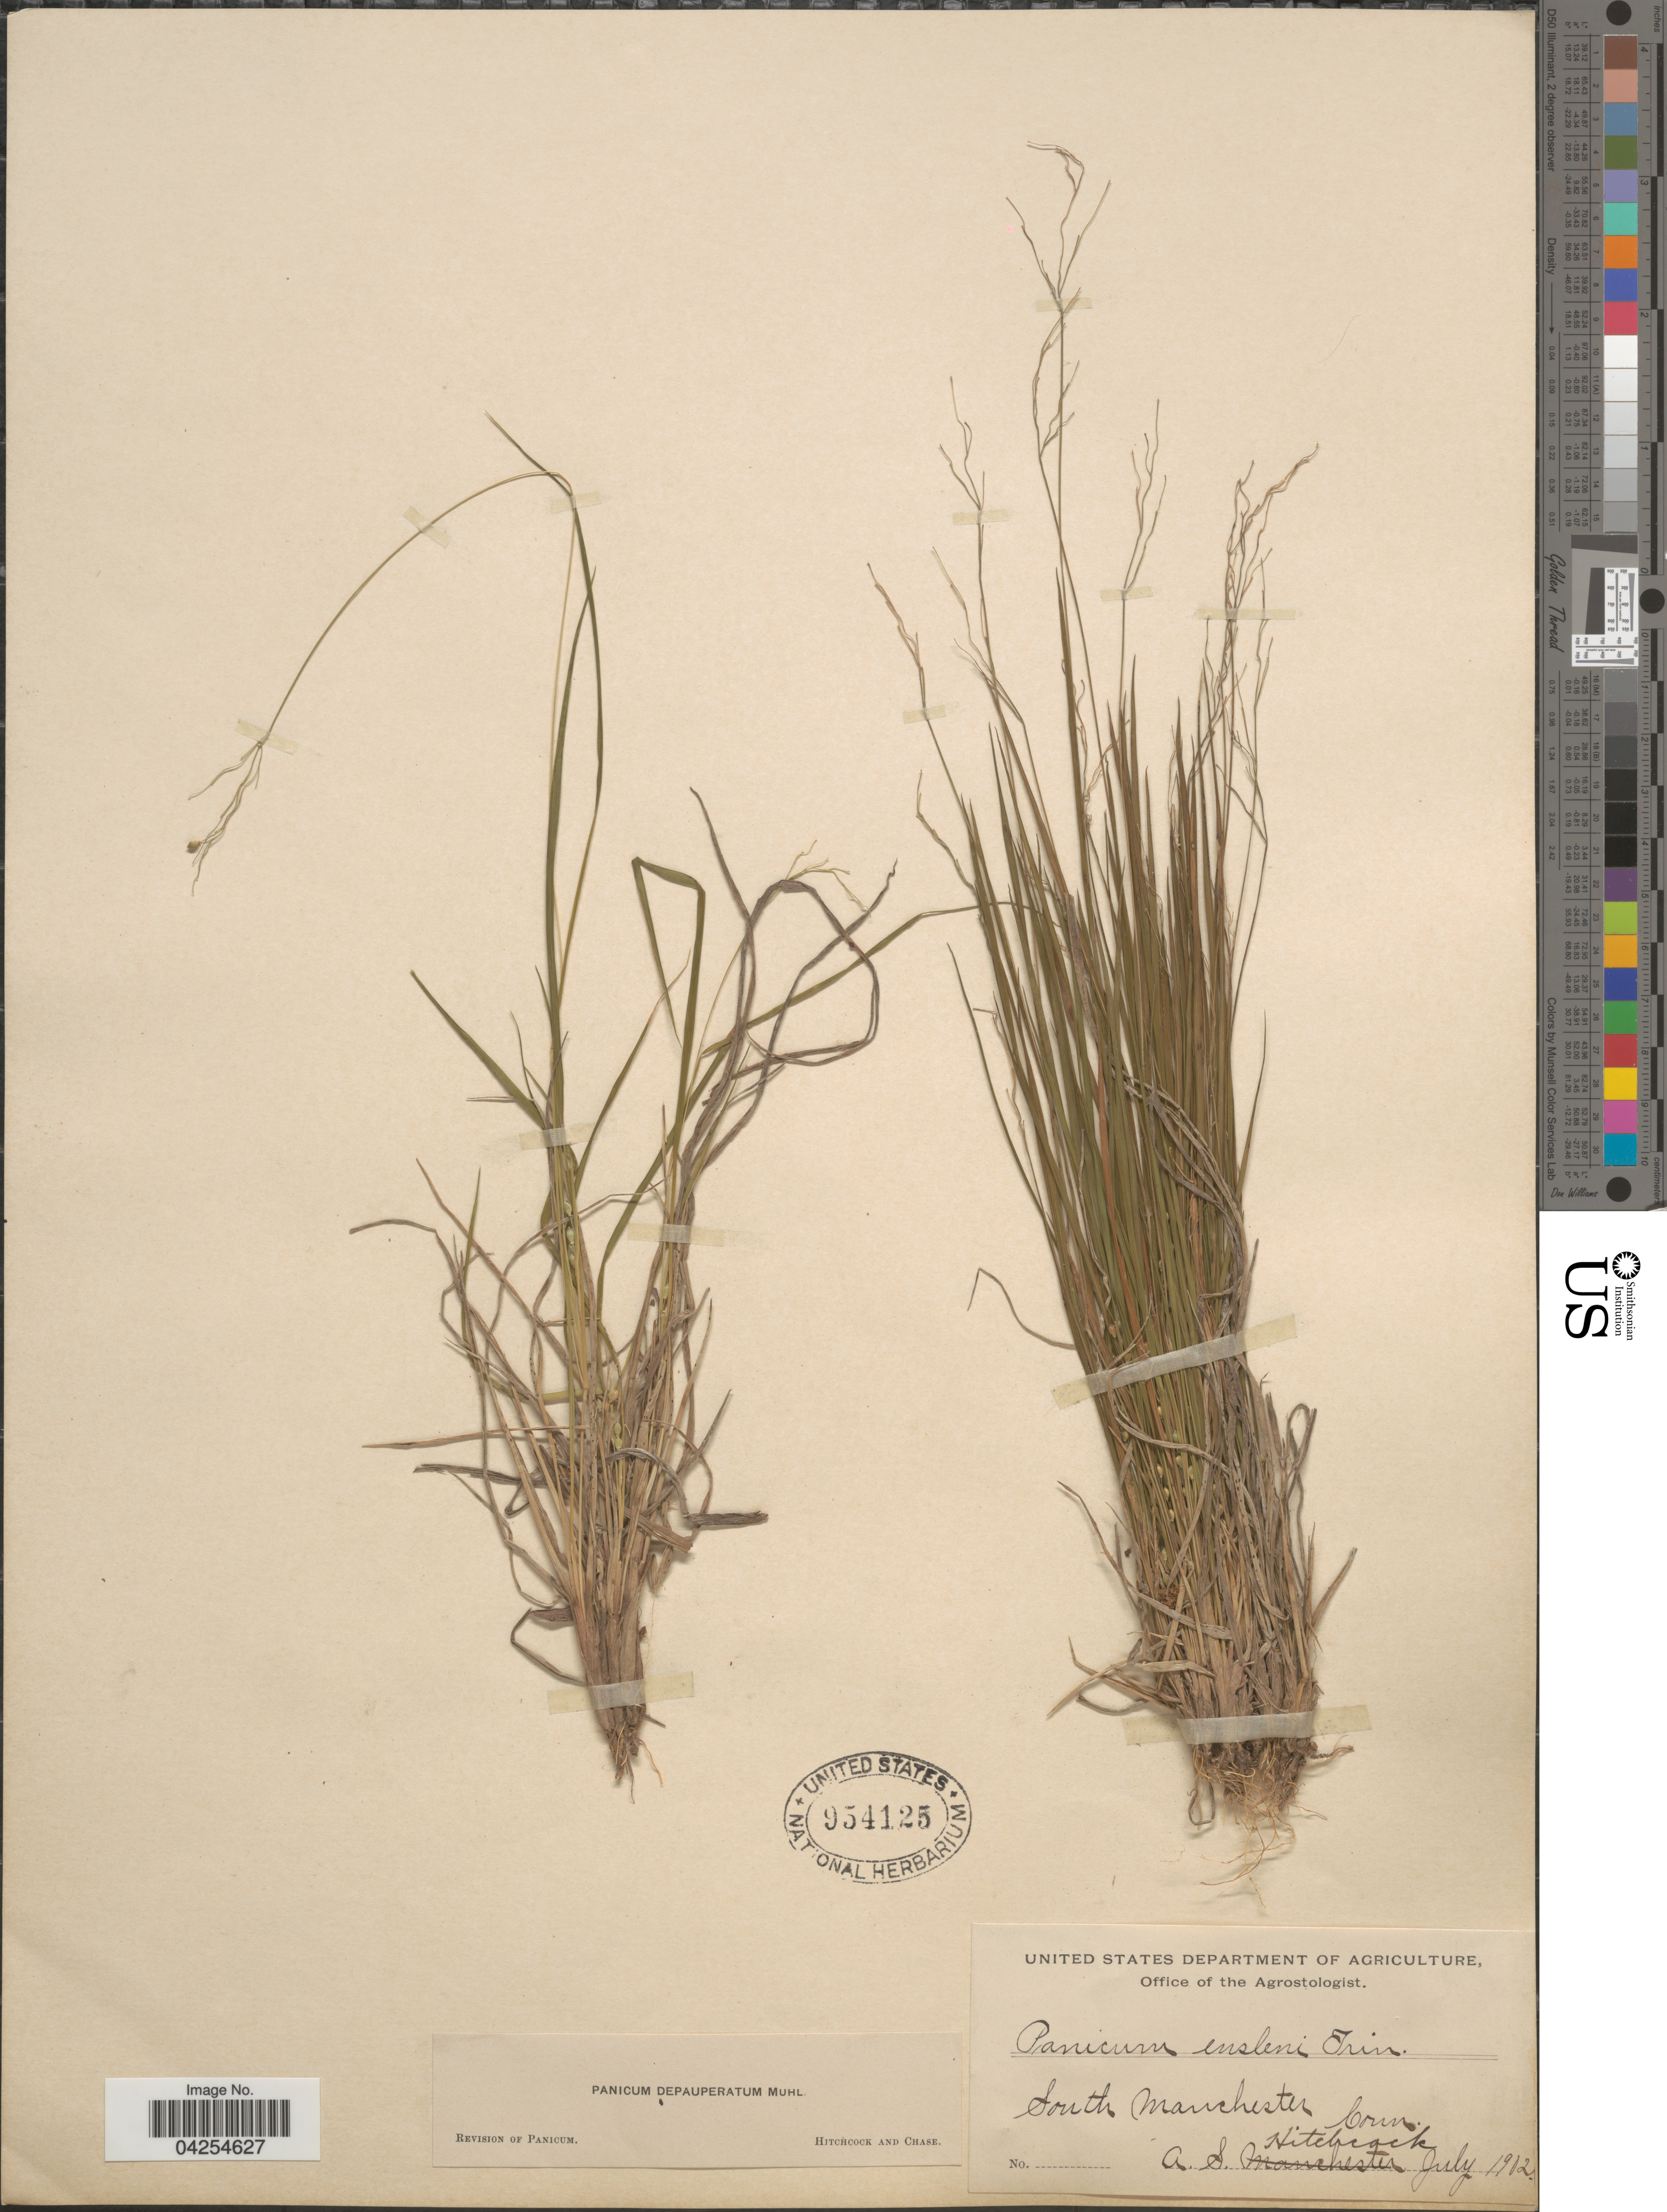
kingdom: Plantae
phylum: Tracheophyta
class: Liliopsida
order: Poales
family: Poaceae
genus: Dichanthelium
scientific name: Dichanthelium depauperatum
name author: (Muhl.) Gould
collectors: A. S. Hitchcock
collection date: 1902-07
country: United States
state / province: Connecticut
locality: South Manchester.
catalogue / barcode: US 954125